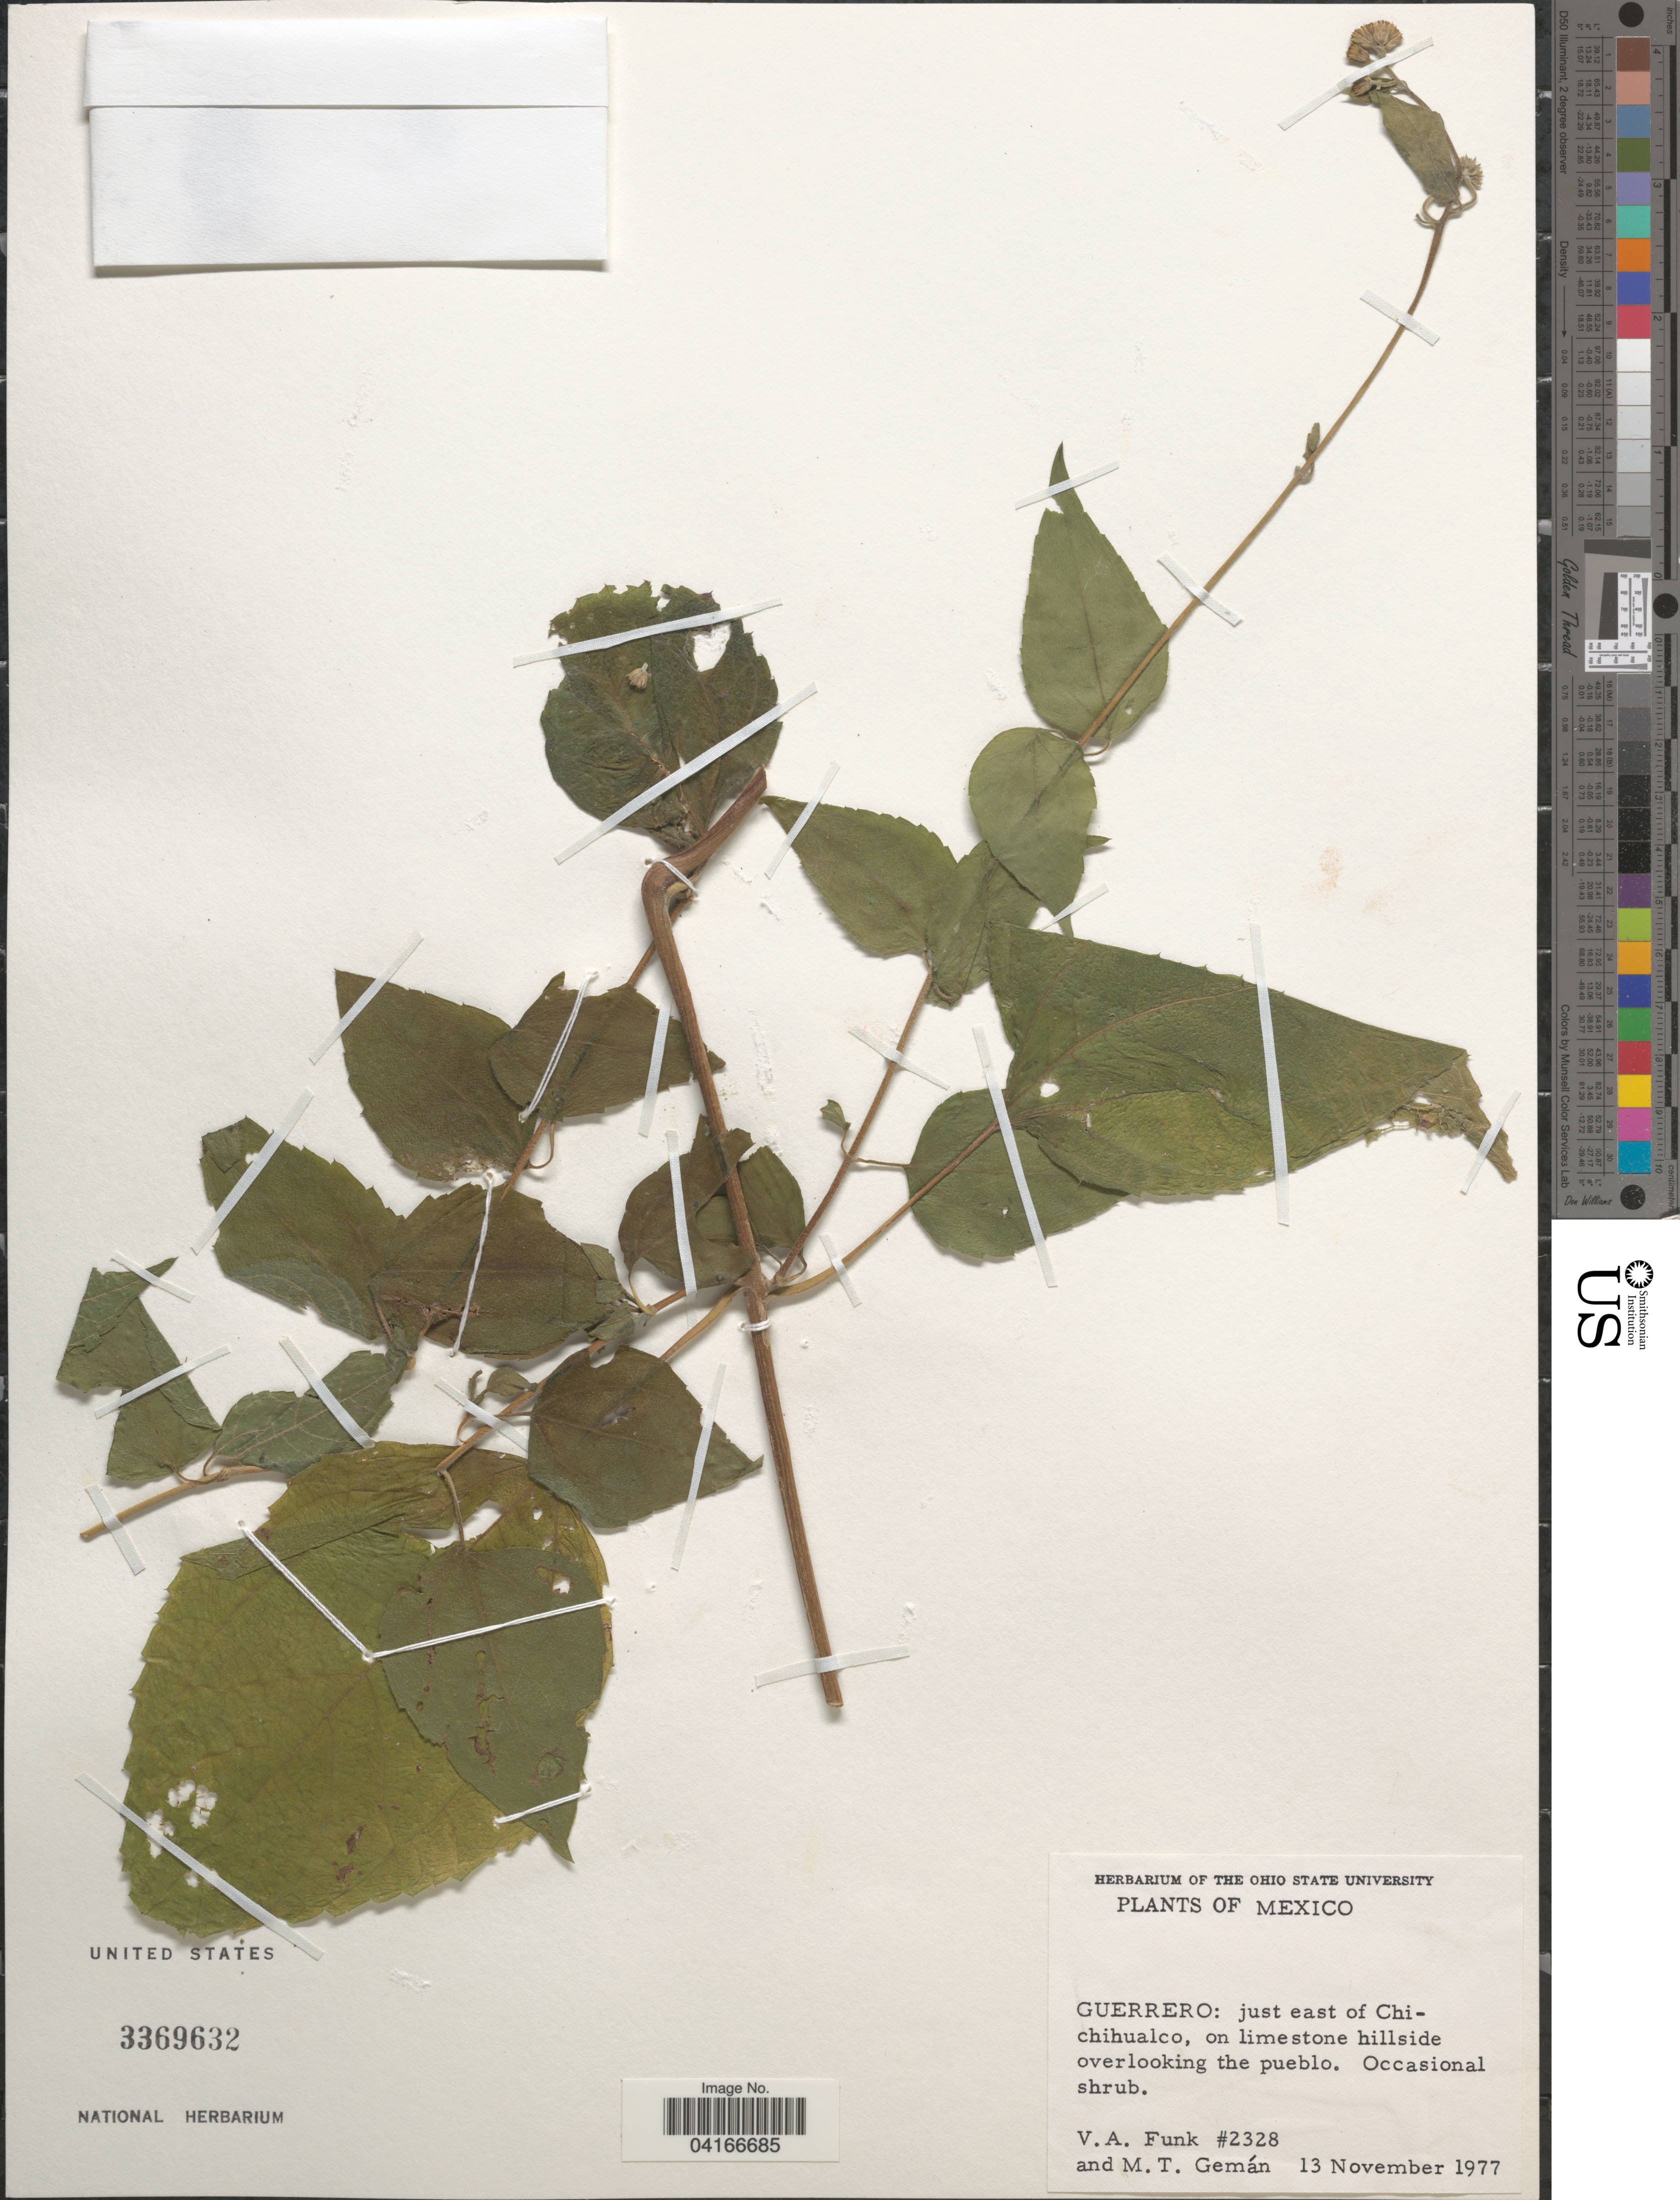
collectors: V. Funk & M. Gemán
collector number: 2328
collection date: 1977-11-13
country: Mexico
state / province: Guerrero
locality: Just east of Chichihualco, on limestone hillside overlooking the pueblo.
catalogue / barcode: US 3369632